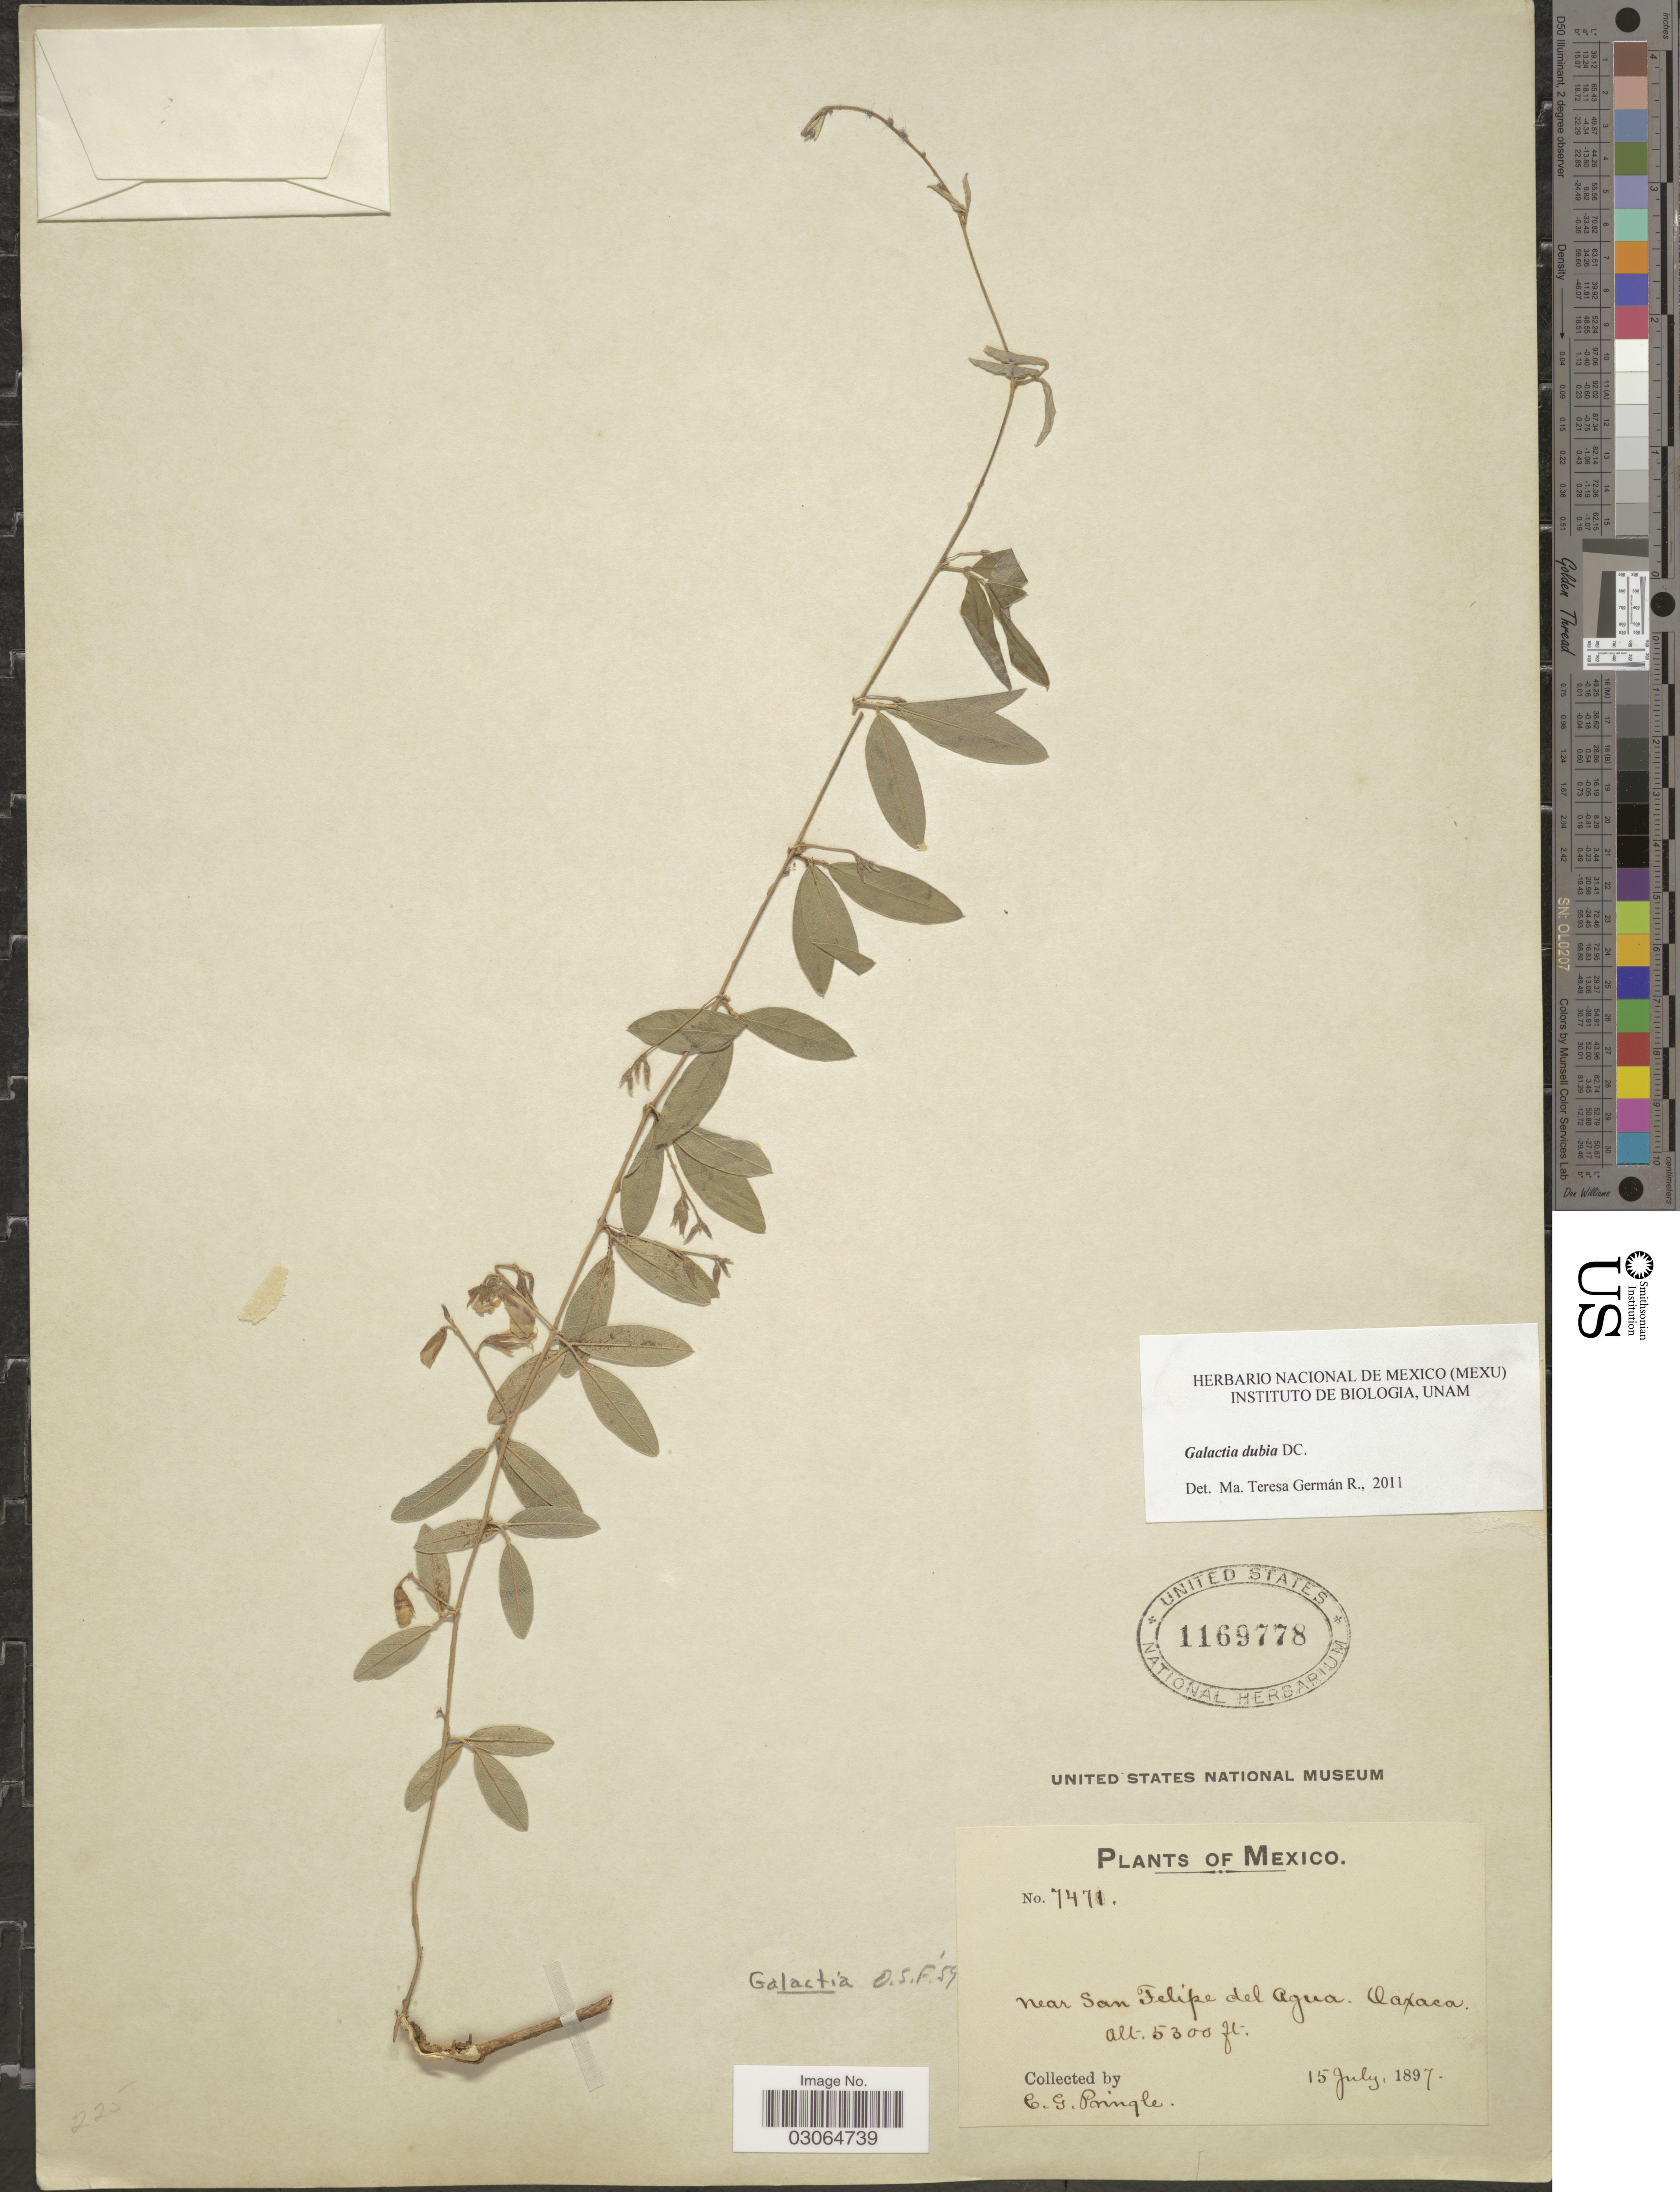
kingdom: Plantae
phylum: Tracheophyta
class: Magnoliopsida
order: Fabales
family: Fabaceae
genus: Galactia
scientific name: Galactia dubia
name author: DC.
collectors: C. G. Pringle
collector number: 7471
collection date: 1897-07-15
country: Mexico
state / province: Oaxaca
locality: Near San Felipe del Agua.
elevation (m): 1615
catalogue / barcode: US 1169778